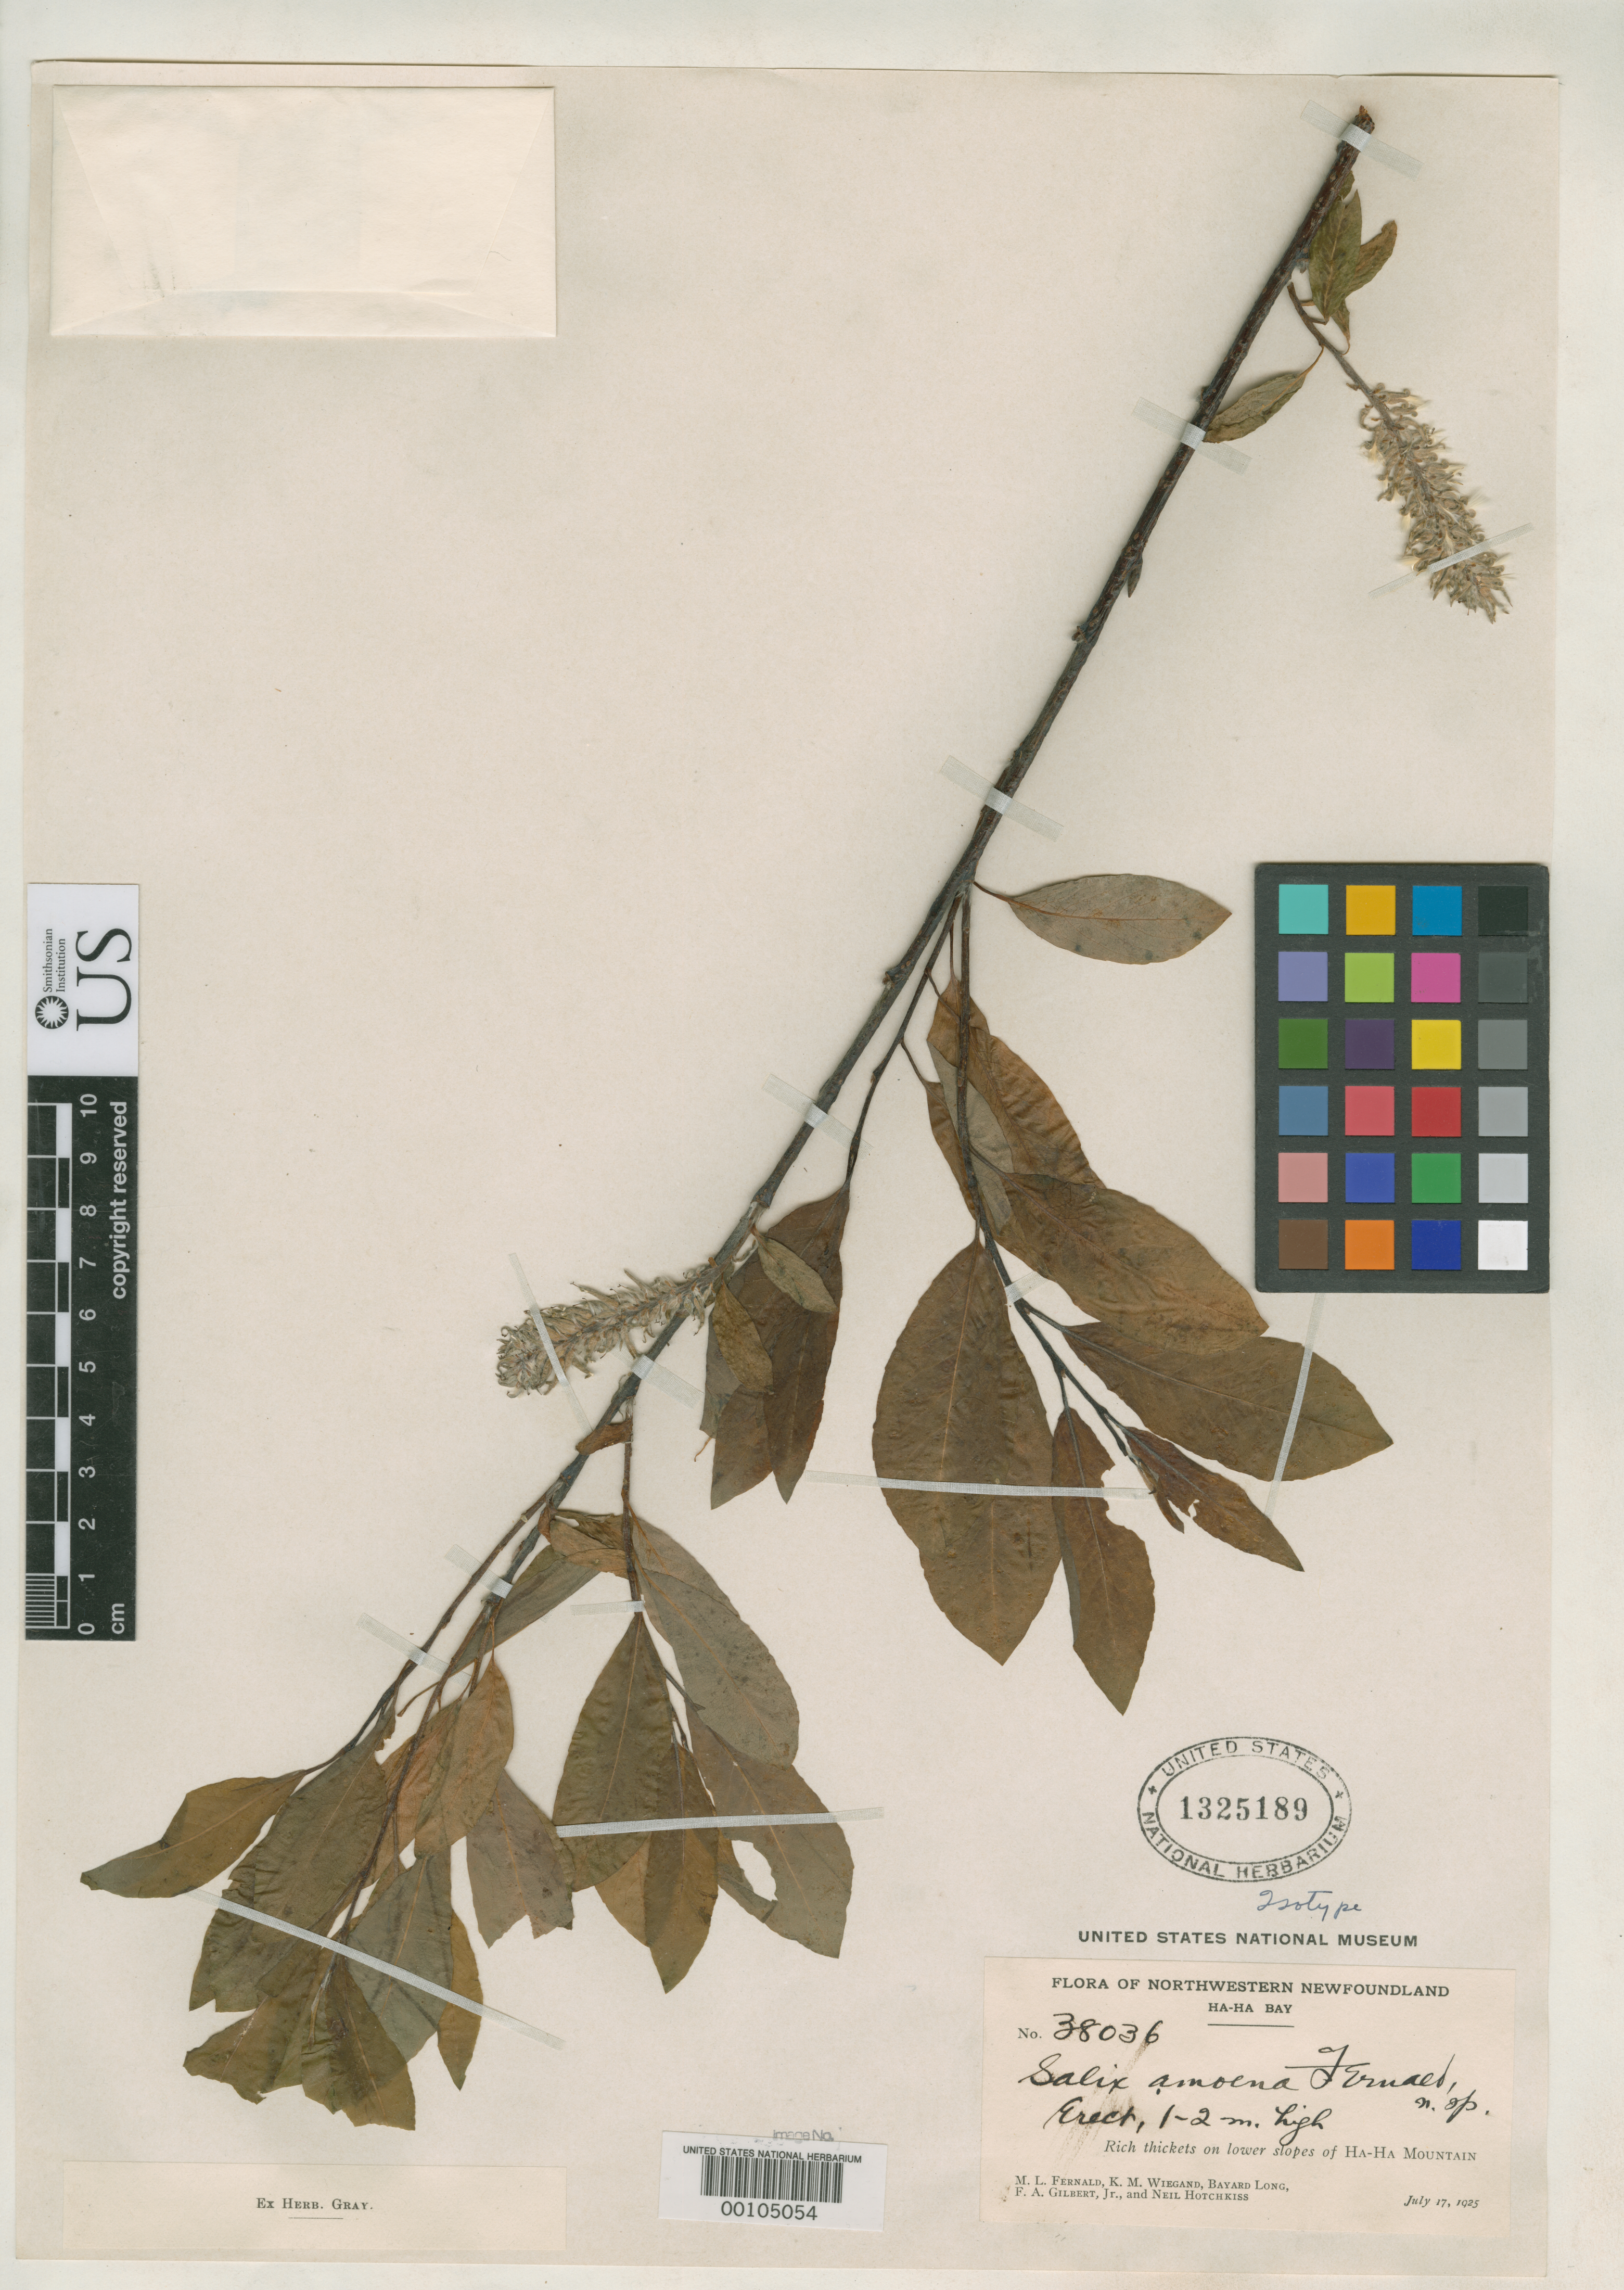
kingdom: Plantae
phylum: Tracheophyta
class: Magnoliopsida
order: Malpighiales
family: Salicaceae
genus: Salix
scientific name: Salix amoena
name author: Fernald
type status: Isotype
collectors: M. L. Fernald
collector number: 38036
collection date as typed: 17 Jul 1925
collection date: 1925-07-17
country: Canada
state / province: Newfoundland and Labrador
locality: Ha-ha Mountain.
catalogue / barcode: US 1325189